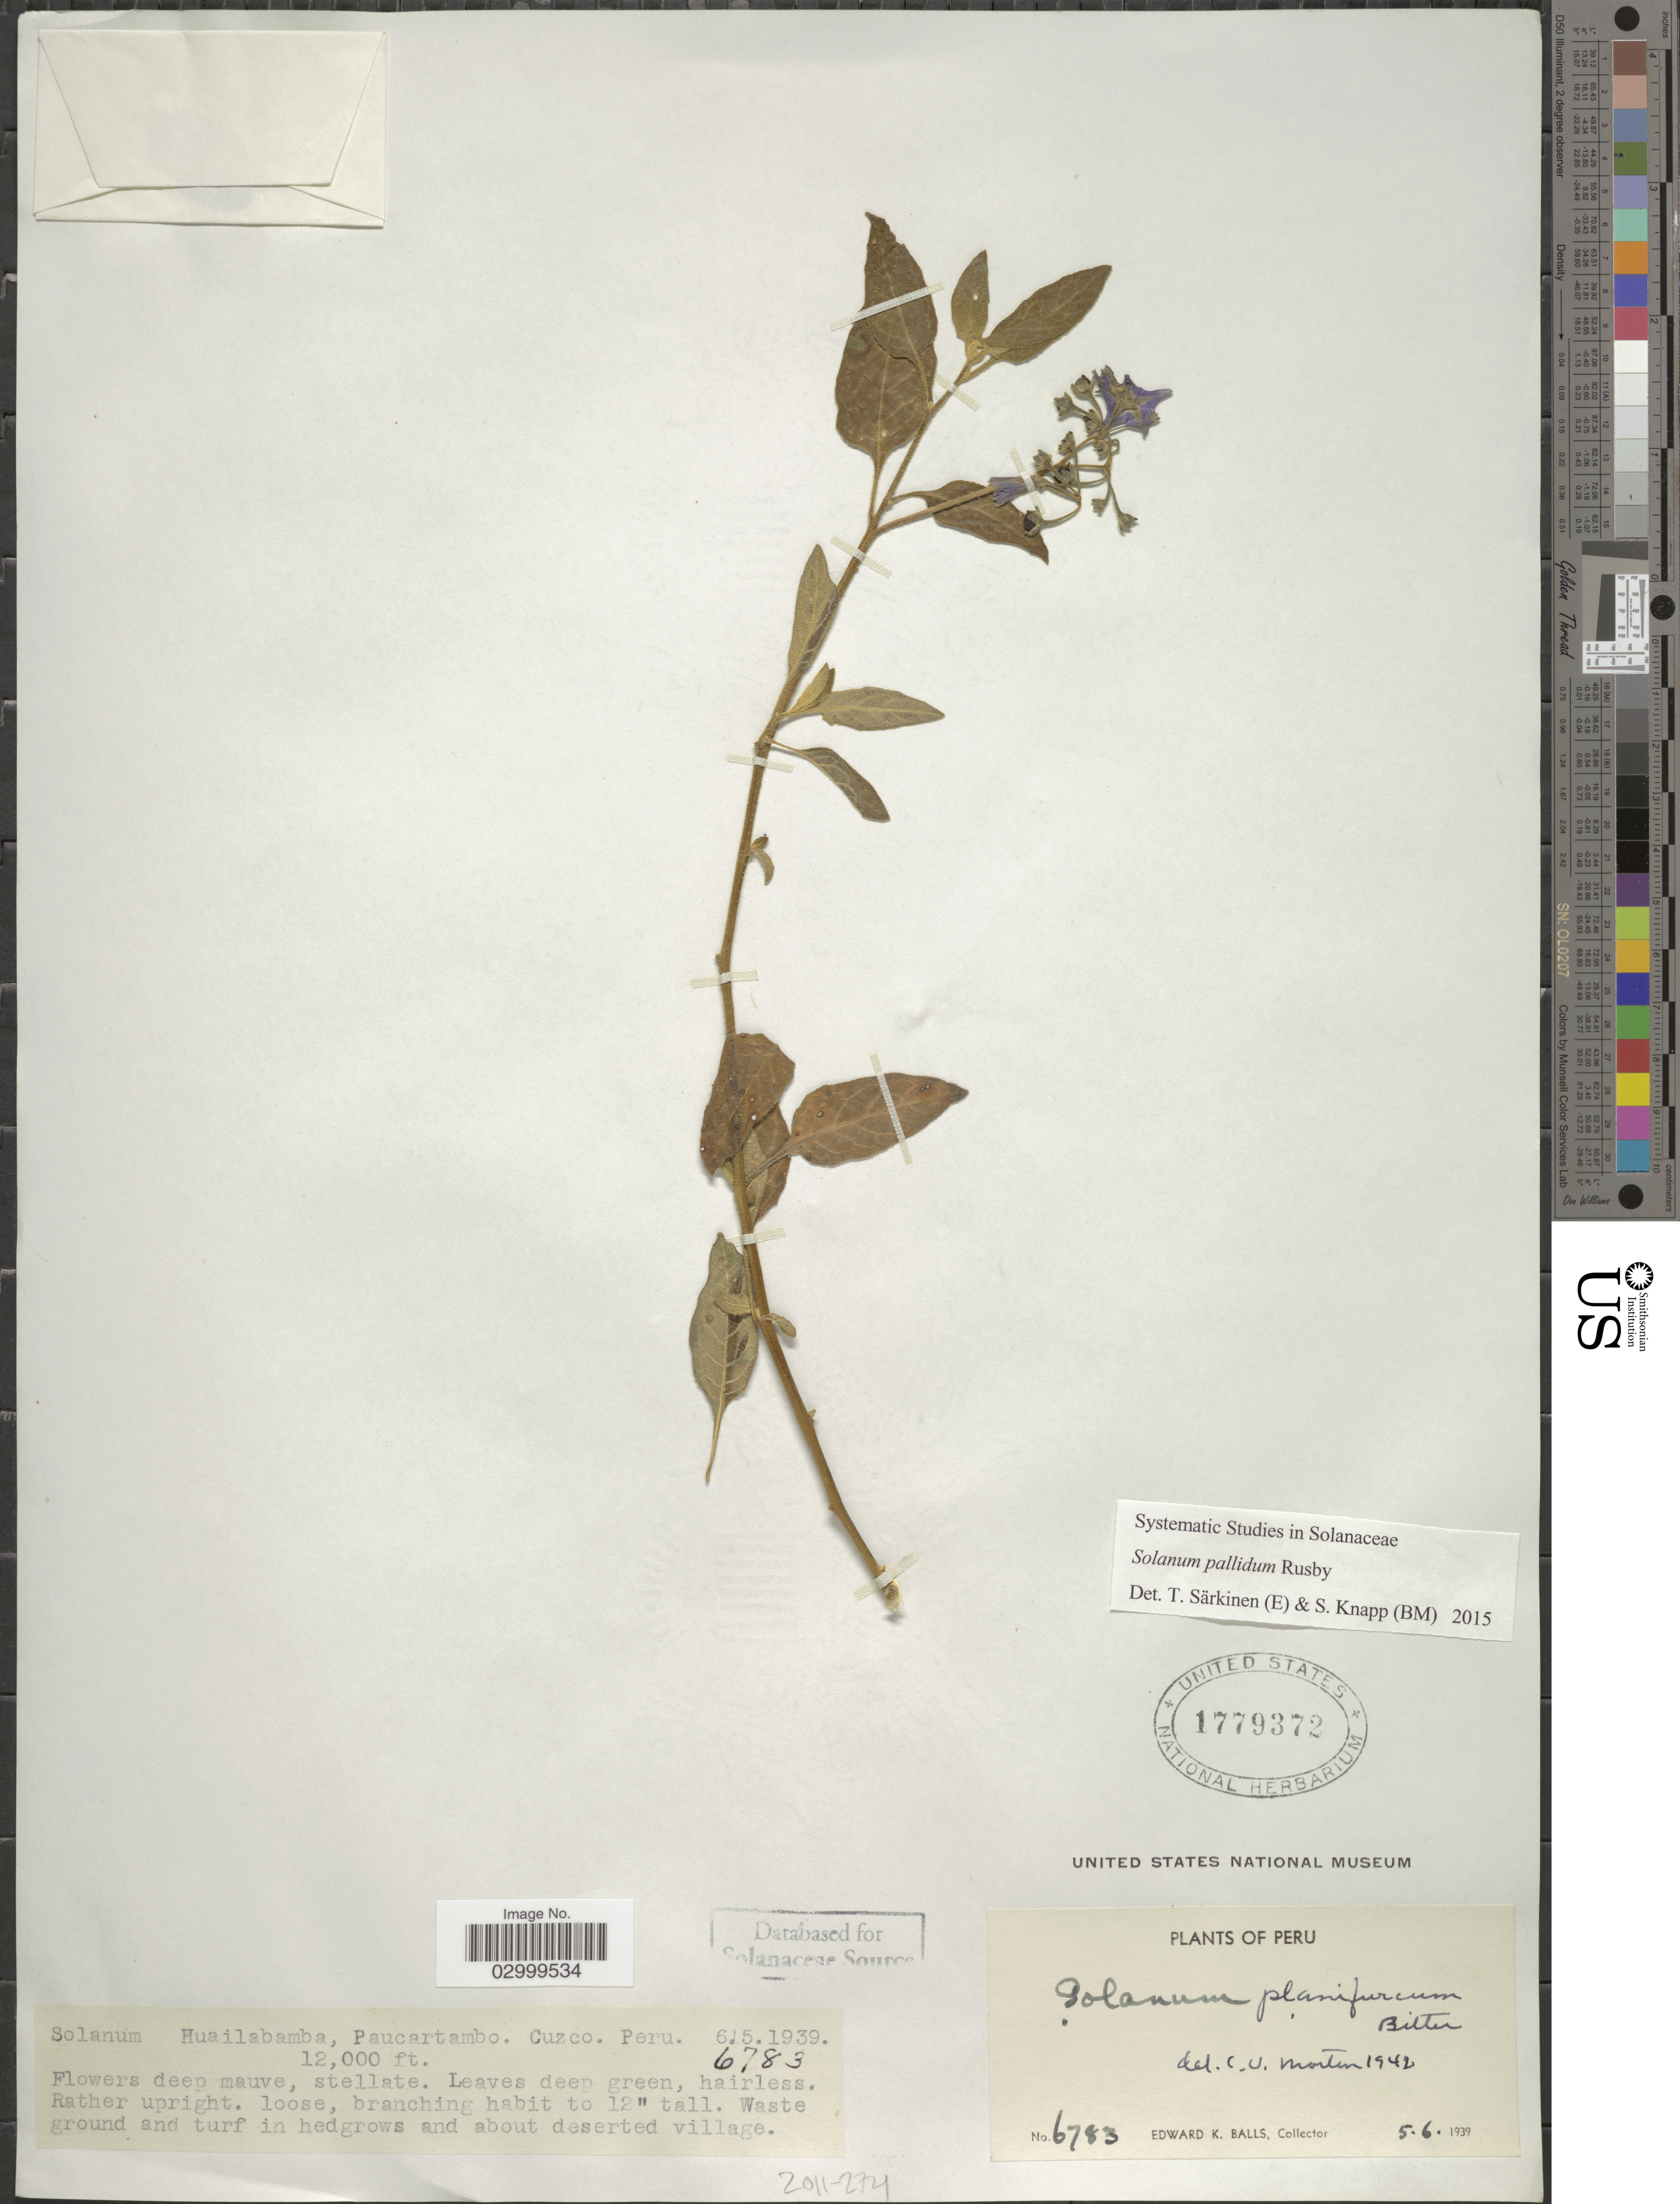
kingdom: Plantae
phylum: Tracheophyta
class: Magnoliopsida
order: Solanales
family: Solanaceae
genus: Solanum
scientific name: Solanum pallidum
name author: Rusby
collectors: E. K. Balls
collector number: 6783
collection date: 1939-06-05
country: Peru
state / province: Cusco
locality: Huailabamba, Paucartambo. Cuzco.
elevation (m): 3658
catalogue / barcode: US 1779372